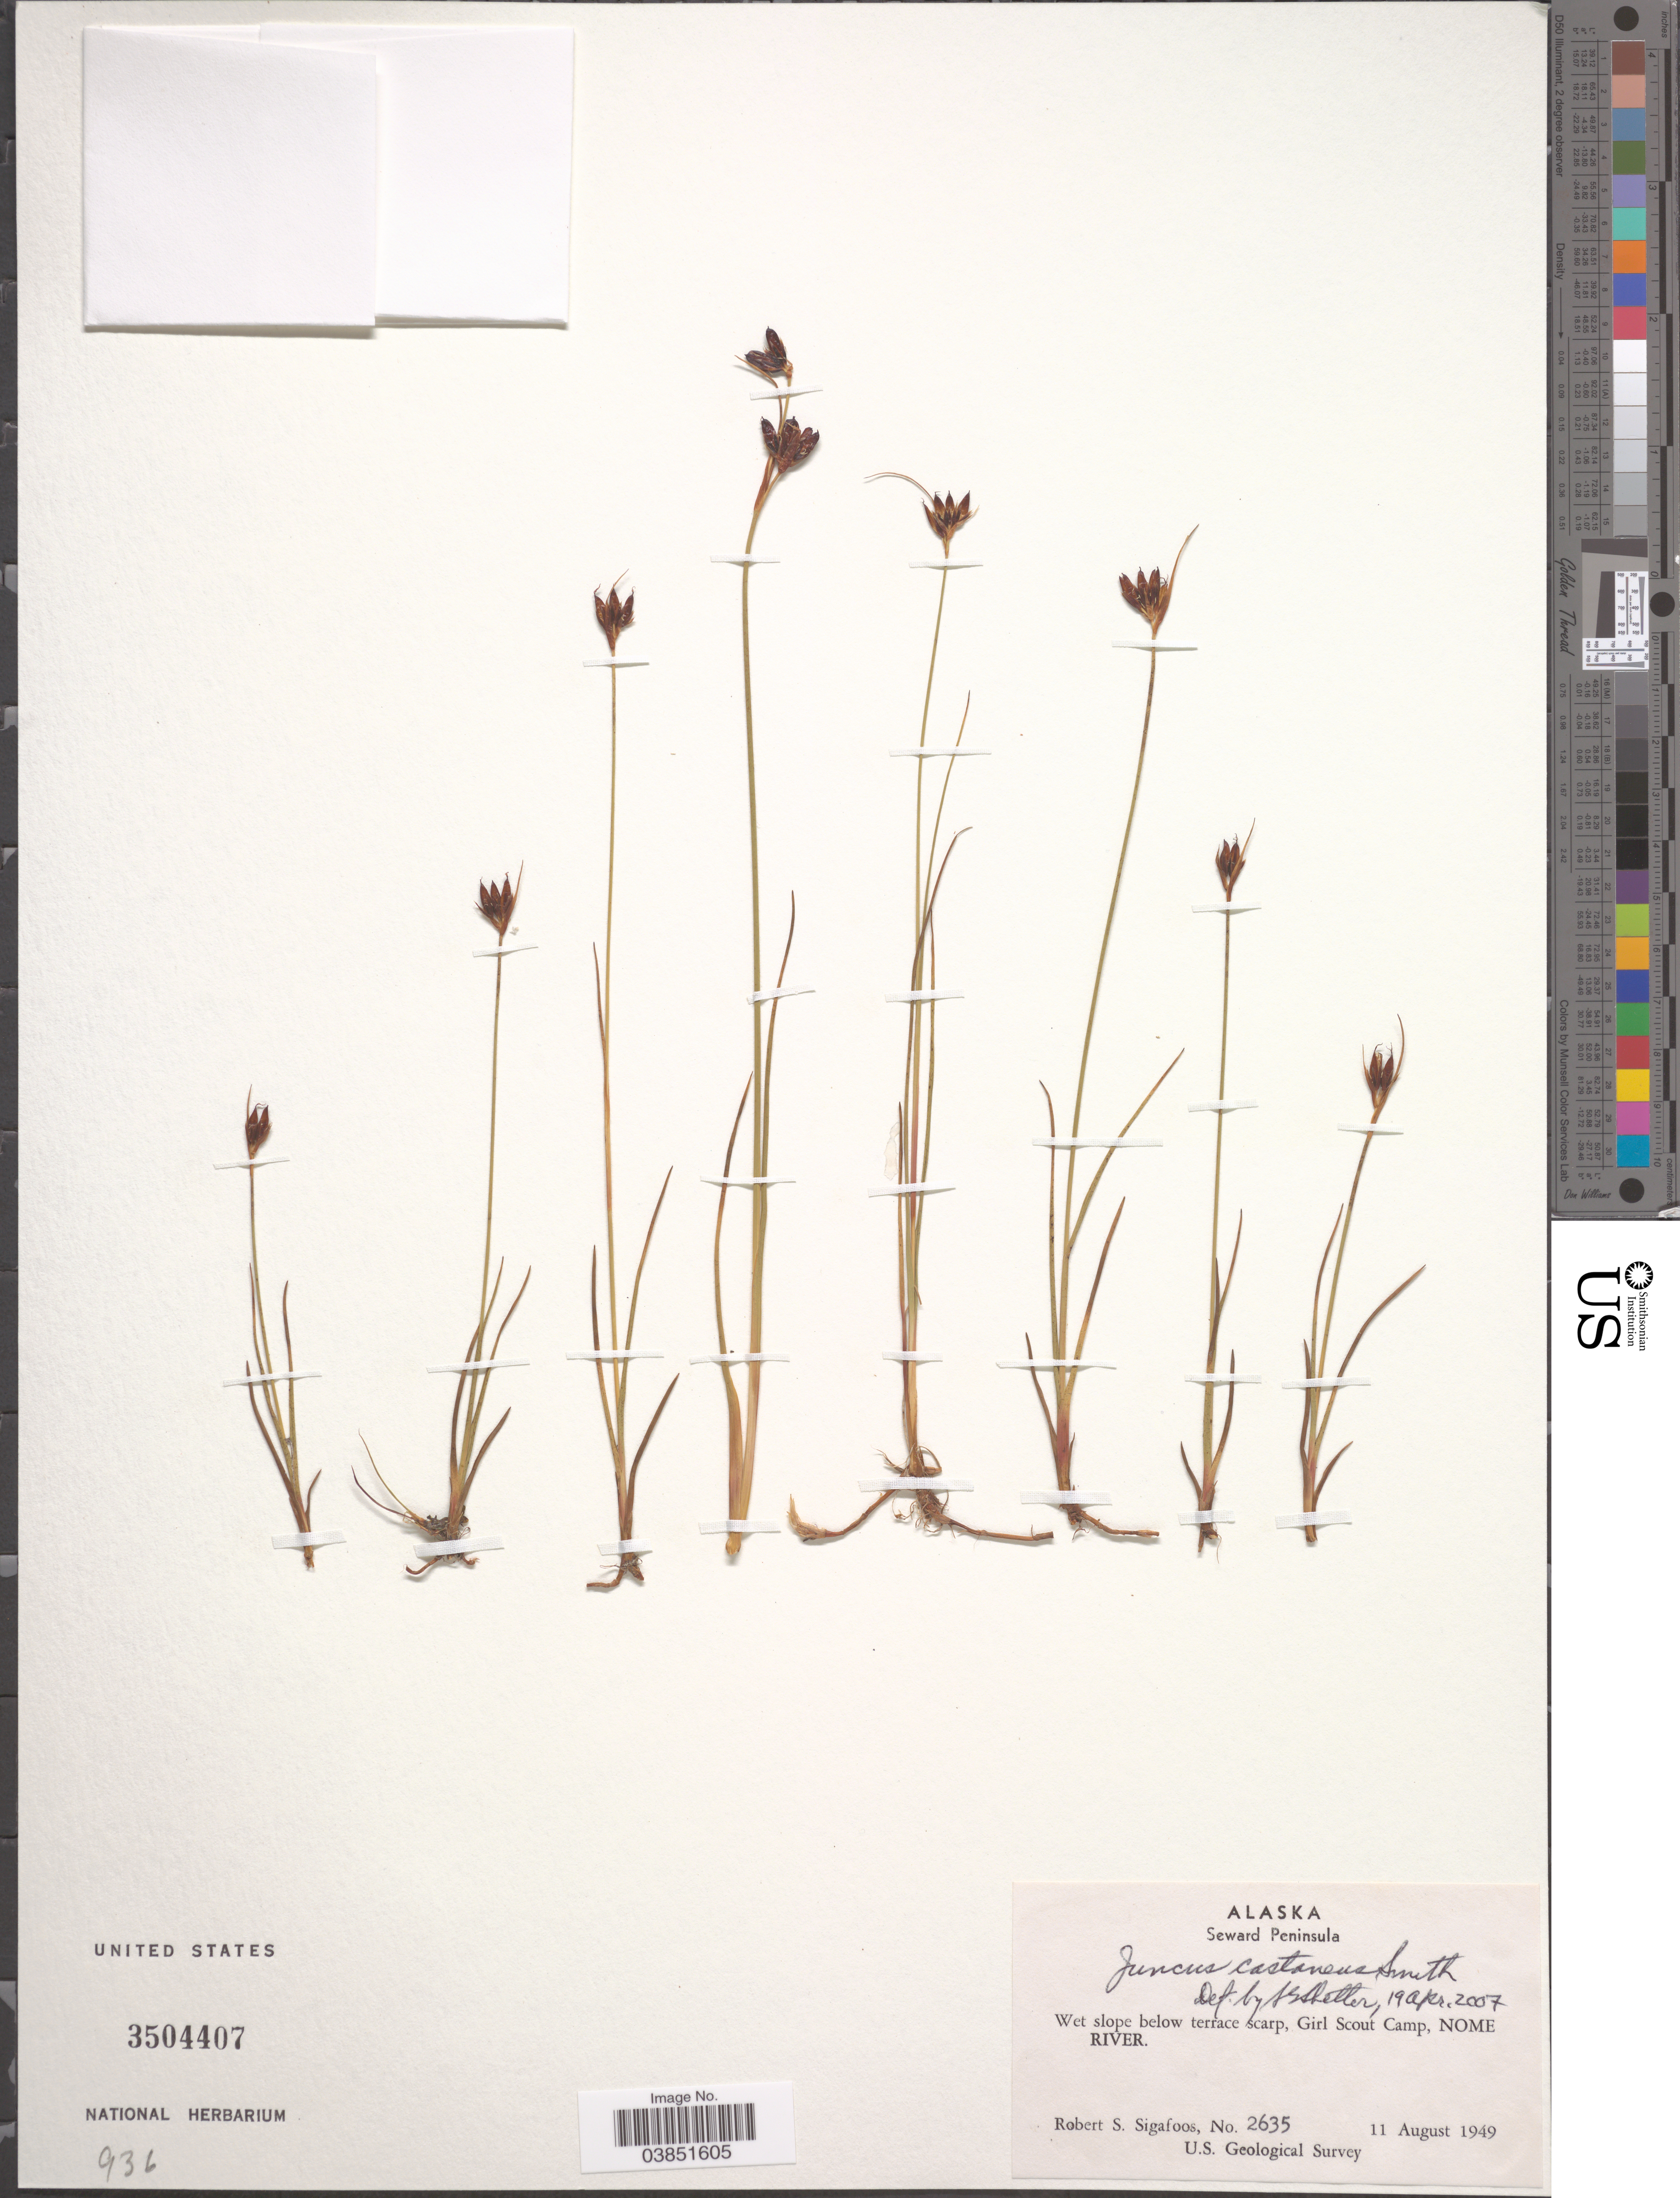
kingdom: Plantae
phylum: Tracheophyta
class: Liliopsida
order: Poales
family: Juncaceae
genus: Juncus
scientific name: Juncus castaneus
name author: Sm.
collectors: R. Sigafoos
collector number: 2635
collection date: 1949-08-11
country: United States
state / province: Alaska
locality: Seward Peninsula. Girl Scout Camp, Nome River.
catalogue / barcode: US 3504407